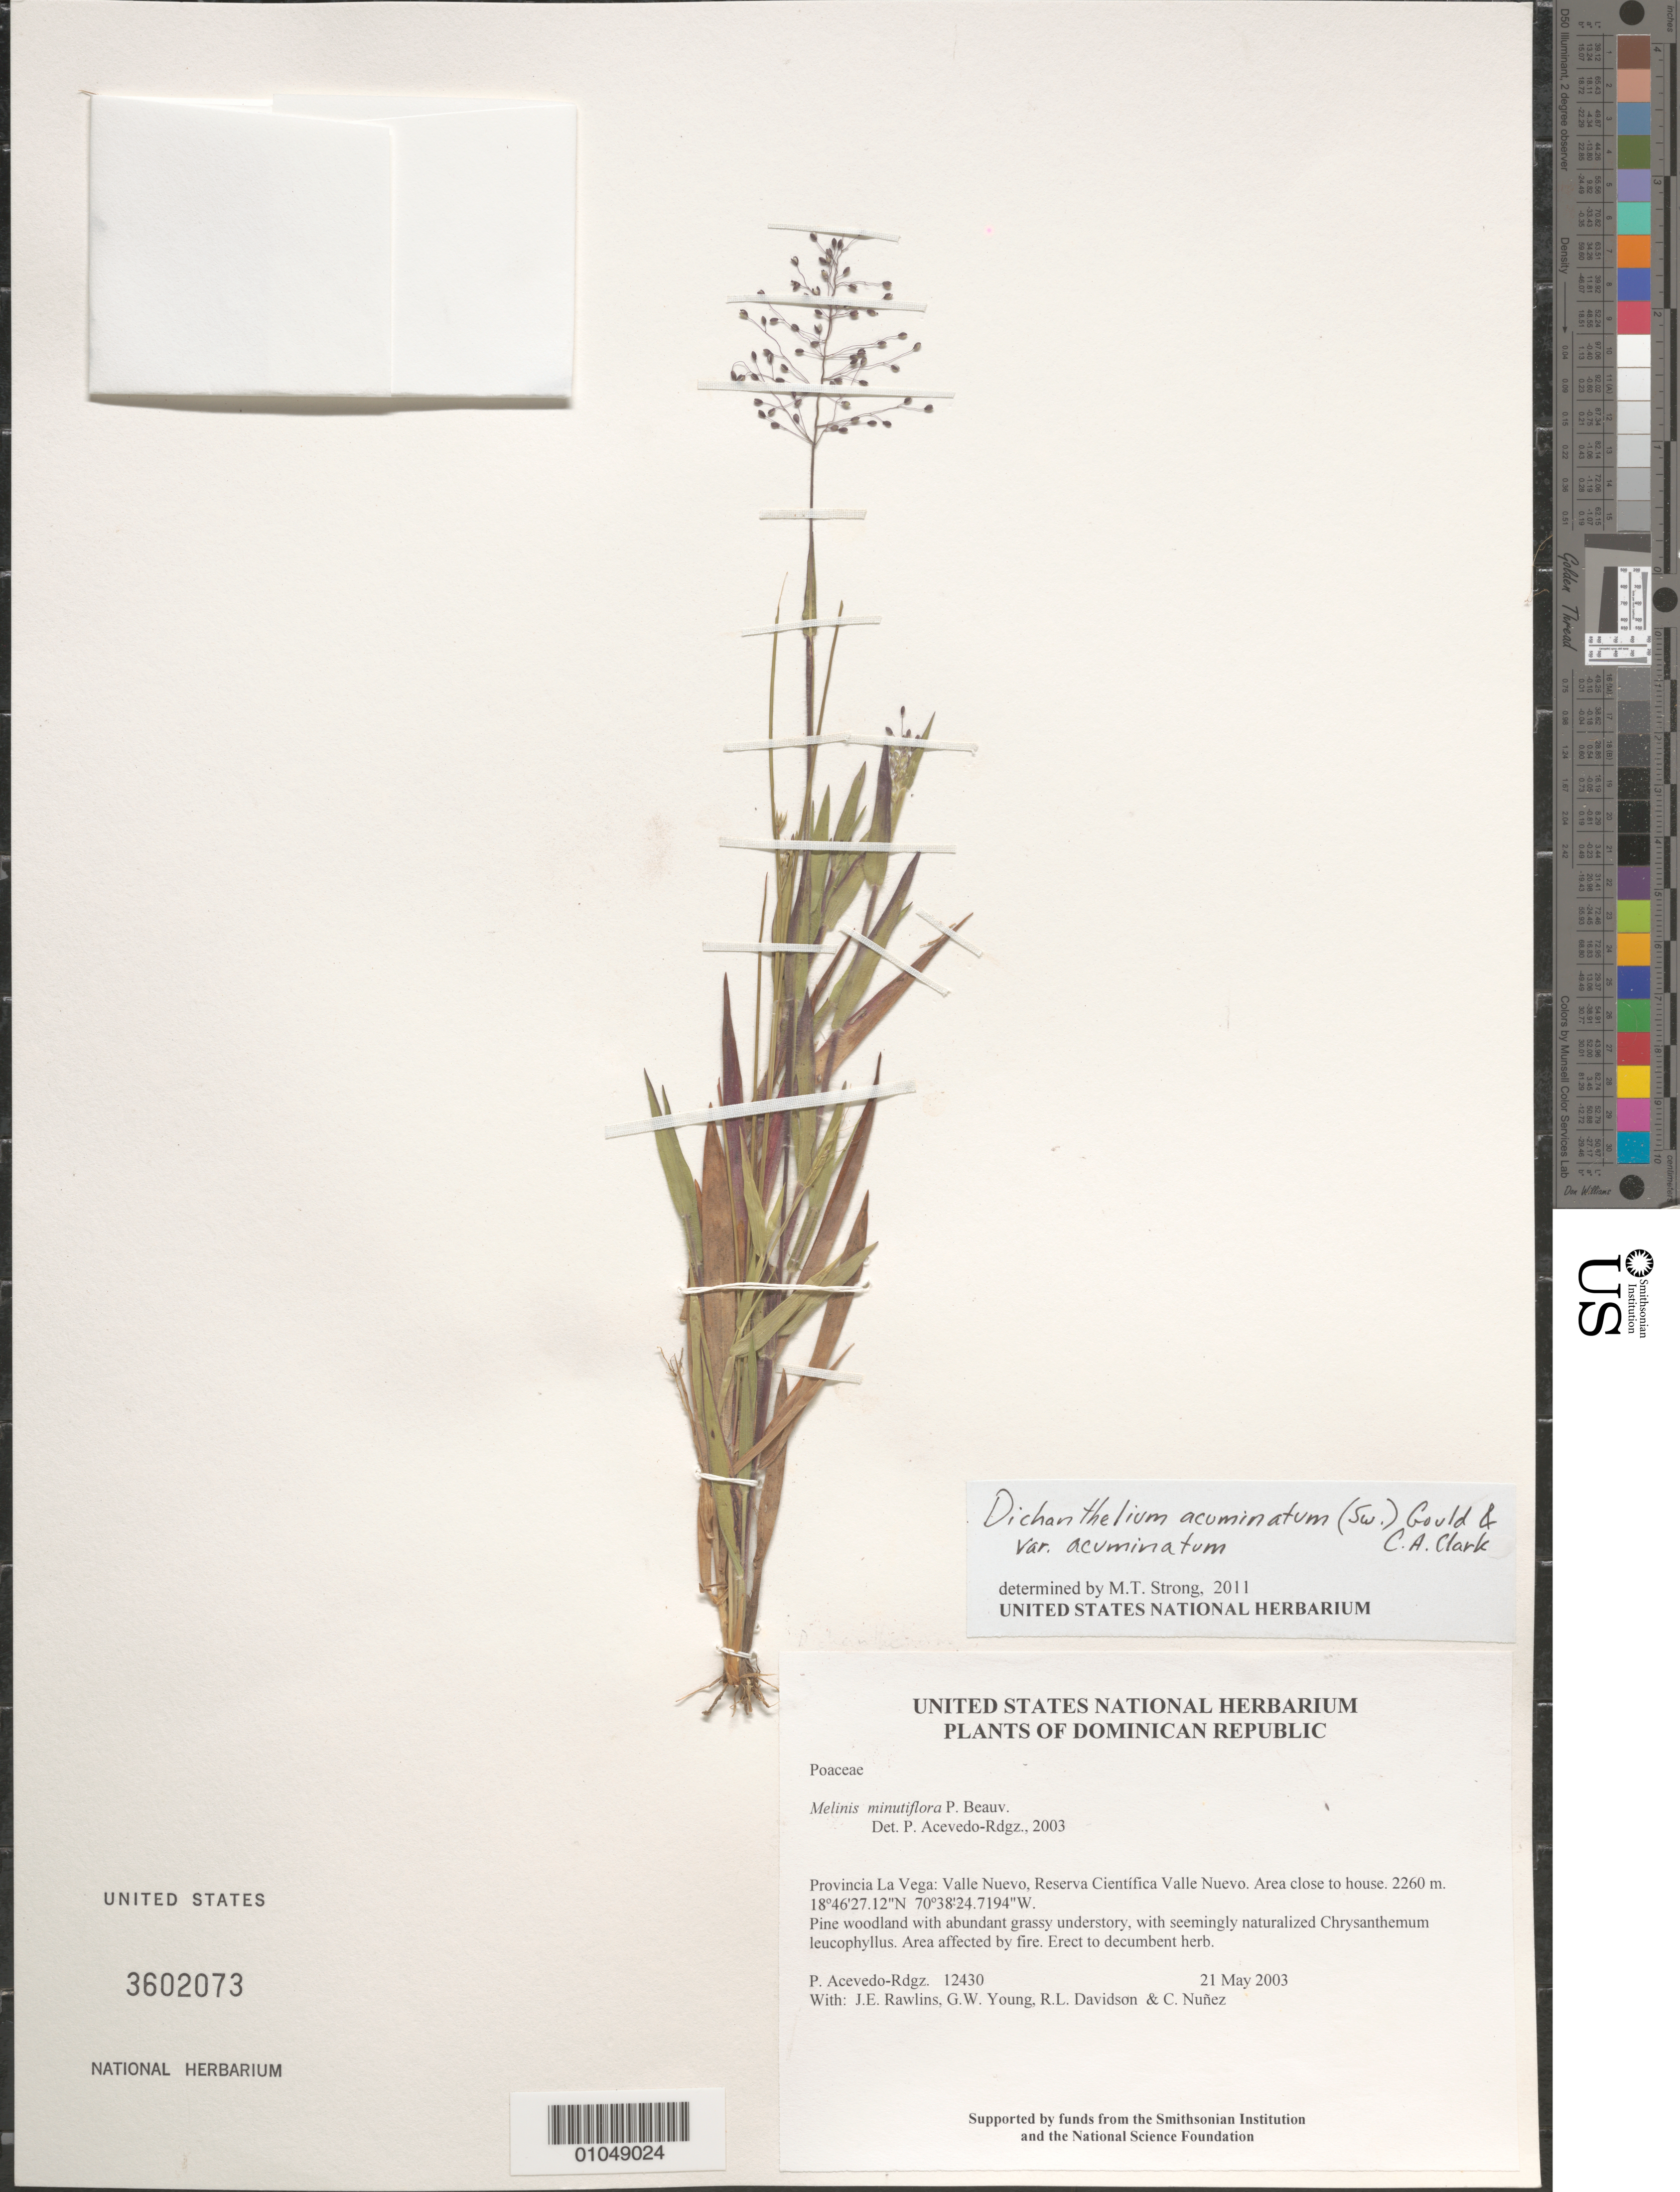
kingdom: Plantae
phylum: Tracheophyta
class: Liliopsida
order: Poales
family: Poaceae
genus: Dichanthelium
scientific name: Dichanthelium acuminatum var. acuminatum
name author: (Sw.) Gould & C.A. Clark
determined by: Strong, M. T., (US), Smithsonian Institution - National Museum of Natural History (UNITED STATES)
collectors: P. Acevedo-Rodr., J. Rawlins, G. Young, R. Davidson & C. Nunez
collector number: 12430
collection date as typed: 21 May 2003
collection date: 2003-05-21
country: Dominican Republic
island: Hispaniola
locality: Provincia La Vega: Valle Nuevo, Reserva Científica Valle Nuevo. Area close to house.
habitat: Pine woodland with abundant grassy understory, with seemingly naturalized Chrysanthemum leucophyllus. Area affected by fire.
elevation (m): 2260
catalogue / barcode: US 3602073